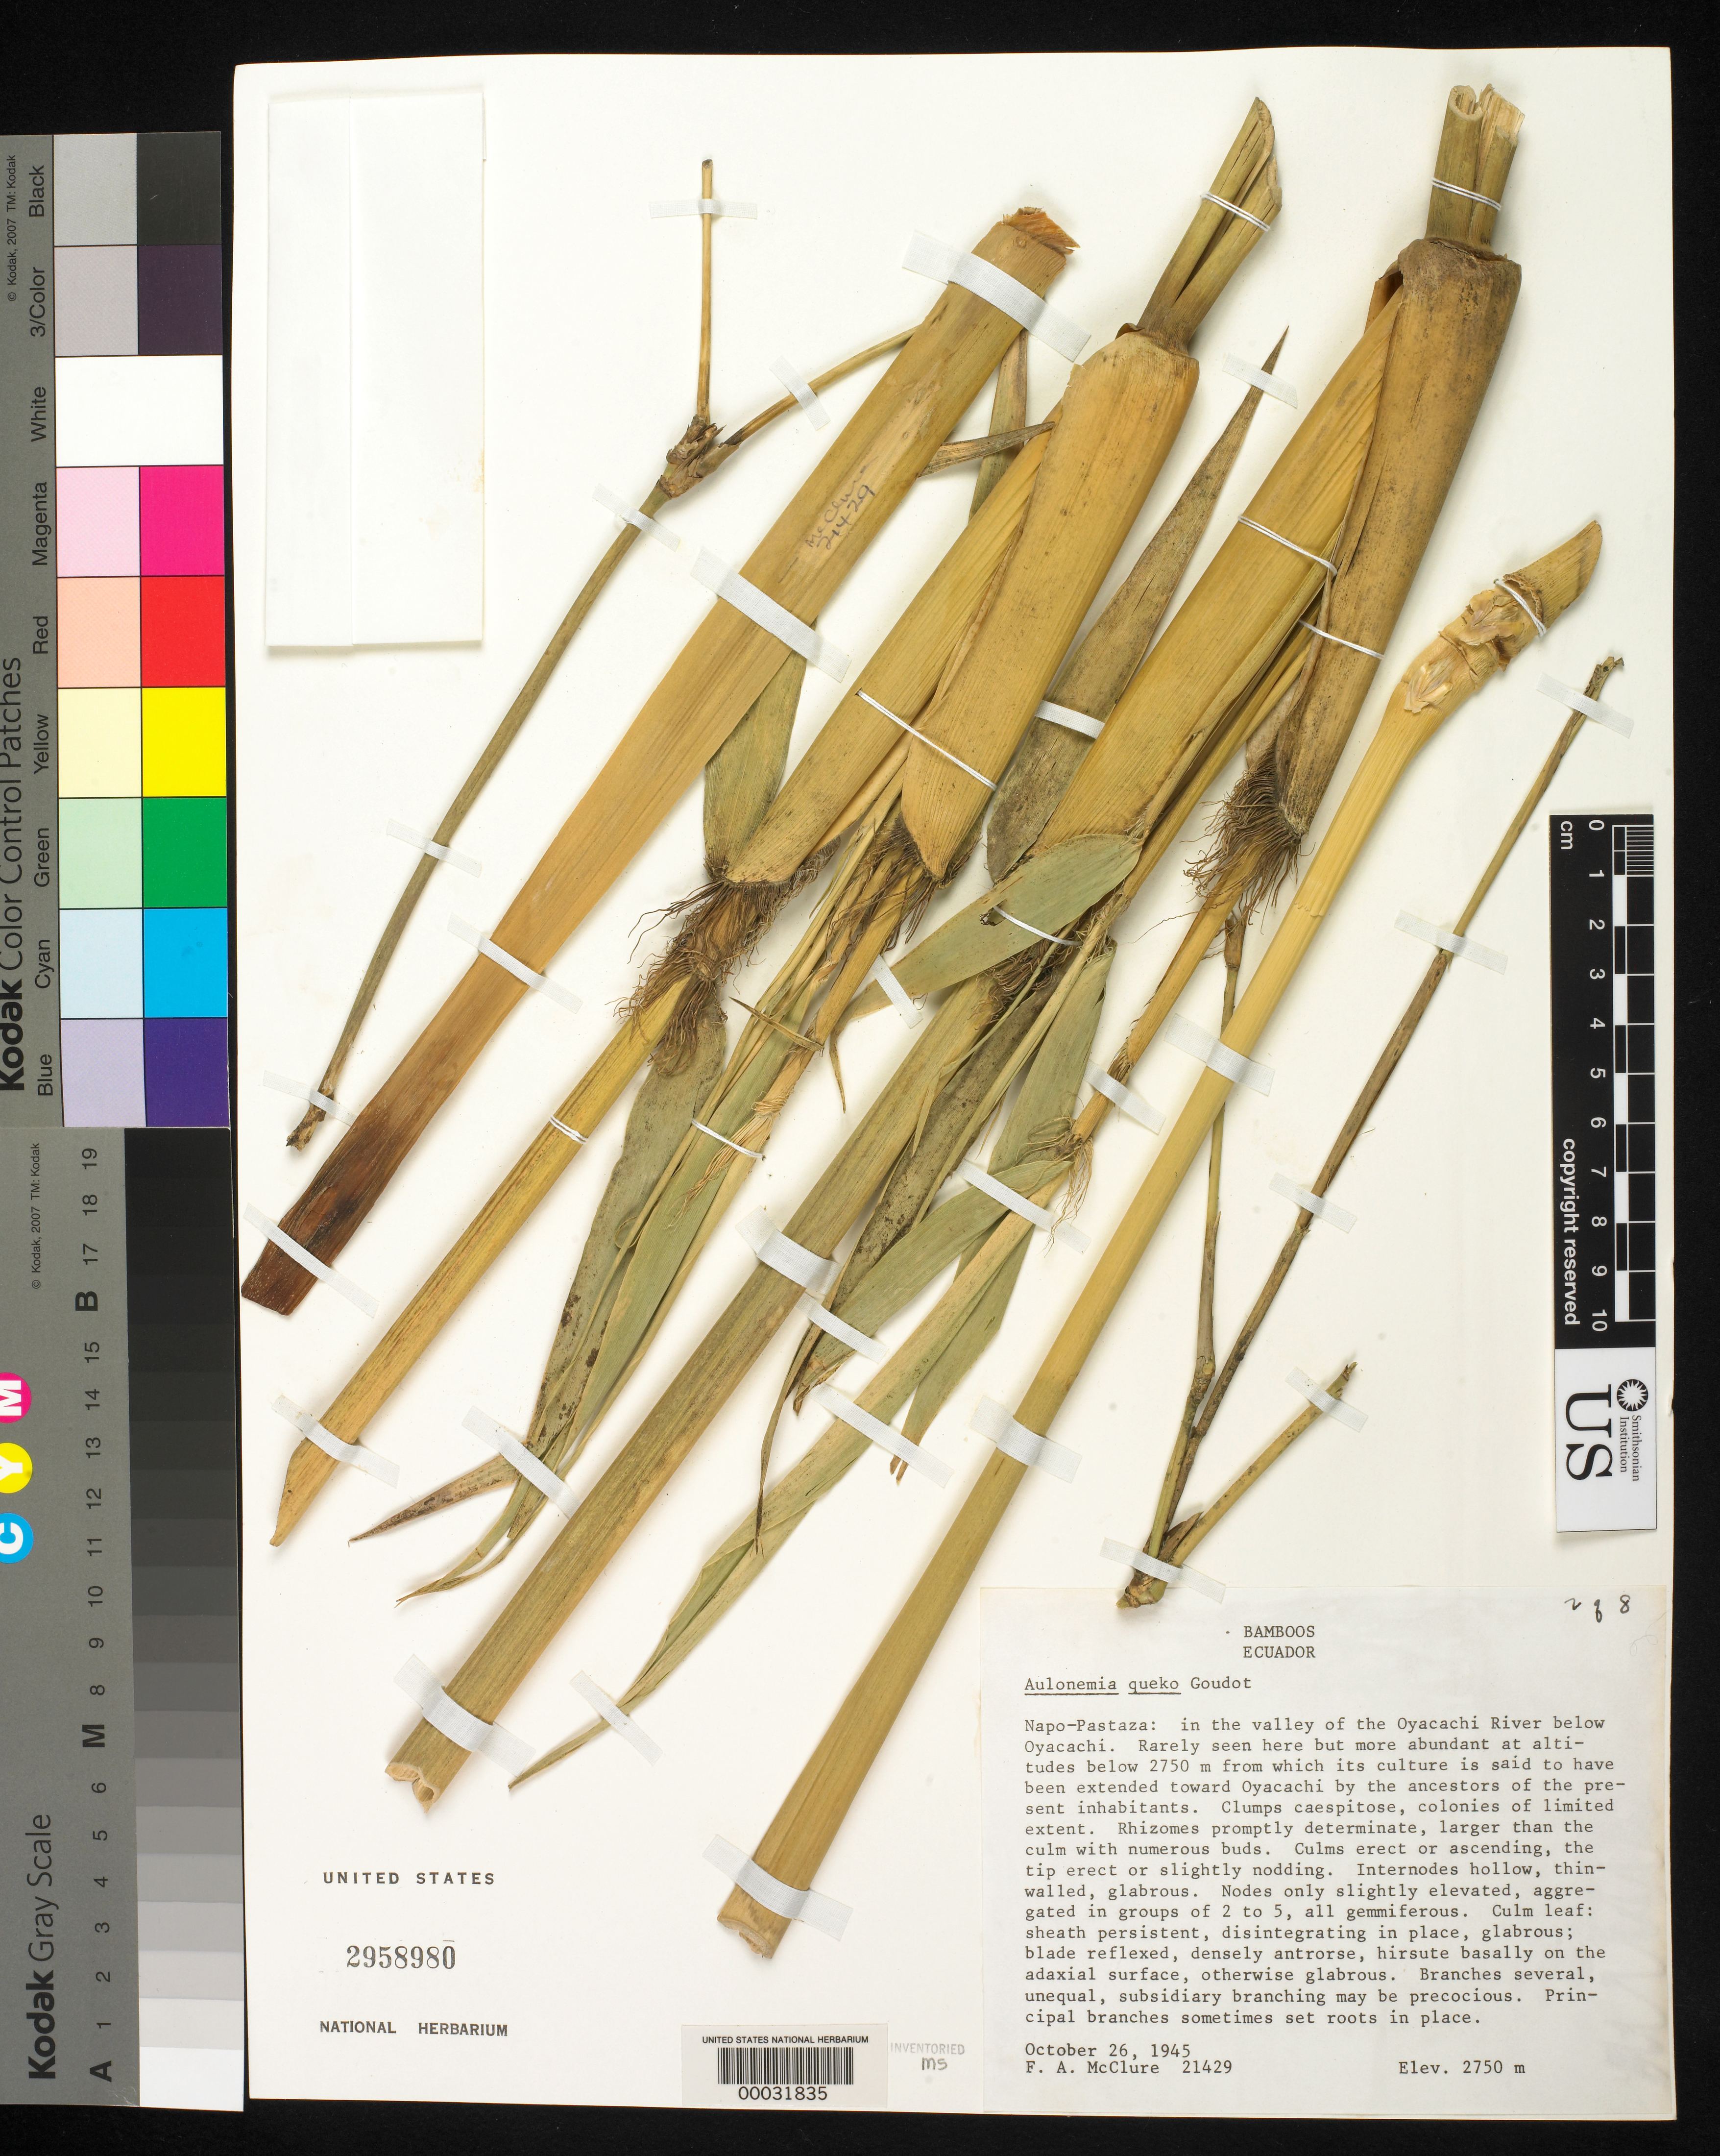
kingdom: Plantae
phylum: Tracheophyta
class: Liliopsida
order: Poales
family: Poaceae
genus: Aulonemia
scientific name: Aulonemia queko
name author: Goudot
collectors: F. A. McClure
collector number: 21429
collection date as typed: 26 Oct 1945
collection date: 1945-10-26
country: Ecuador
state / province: Napo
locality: Below oyacachi, Prov. of Napo-pastaza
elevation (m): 2750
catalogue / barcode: US 2958980